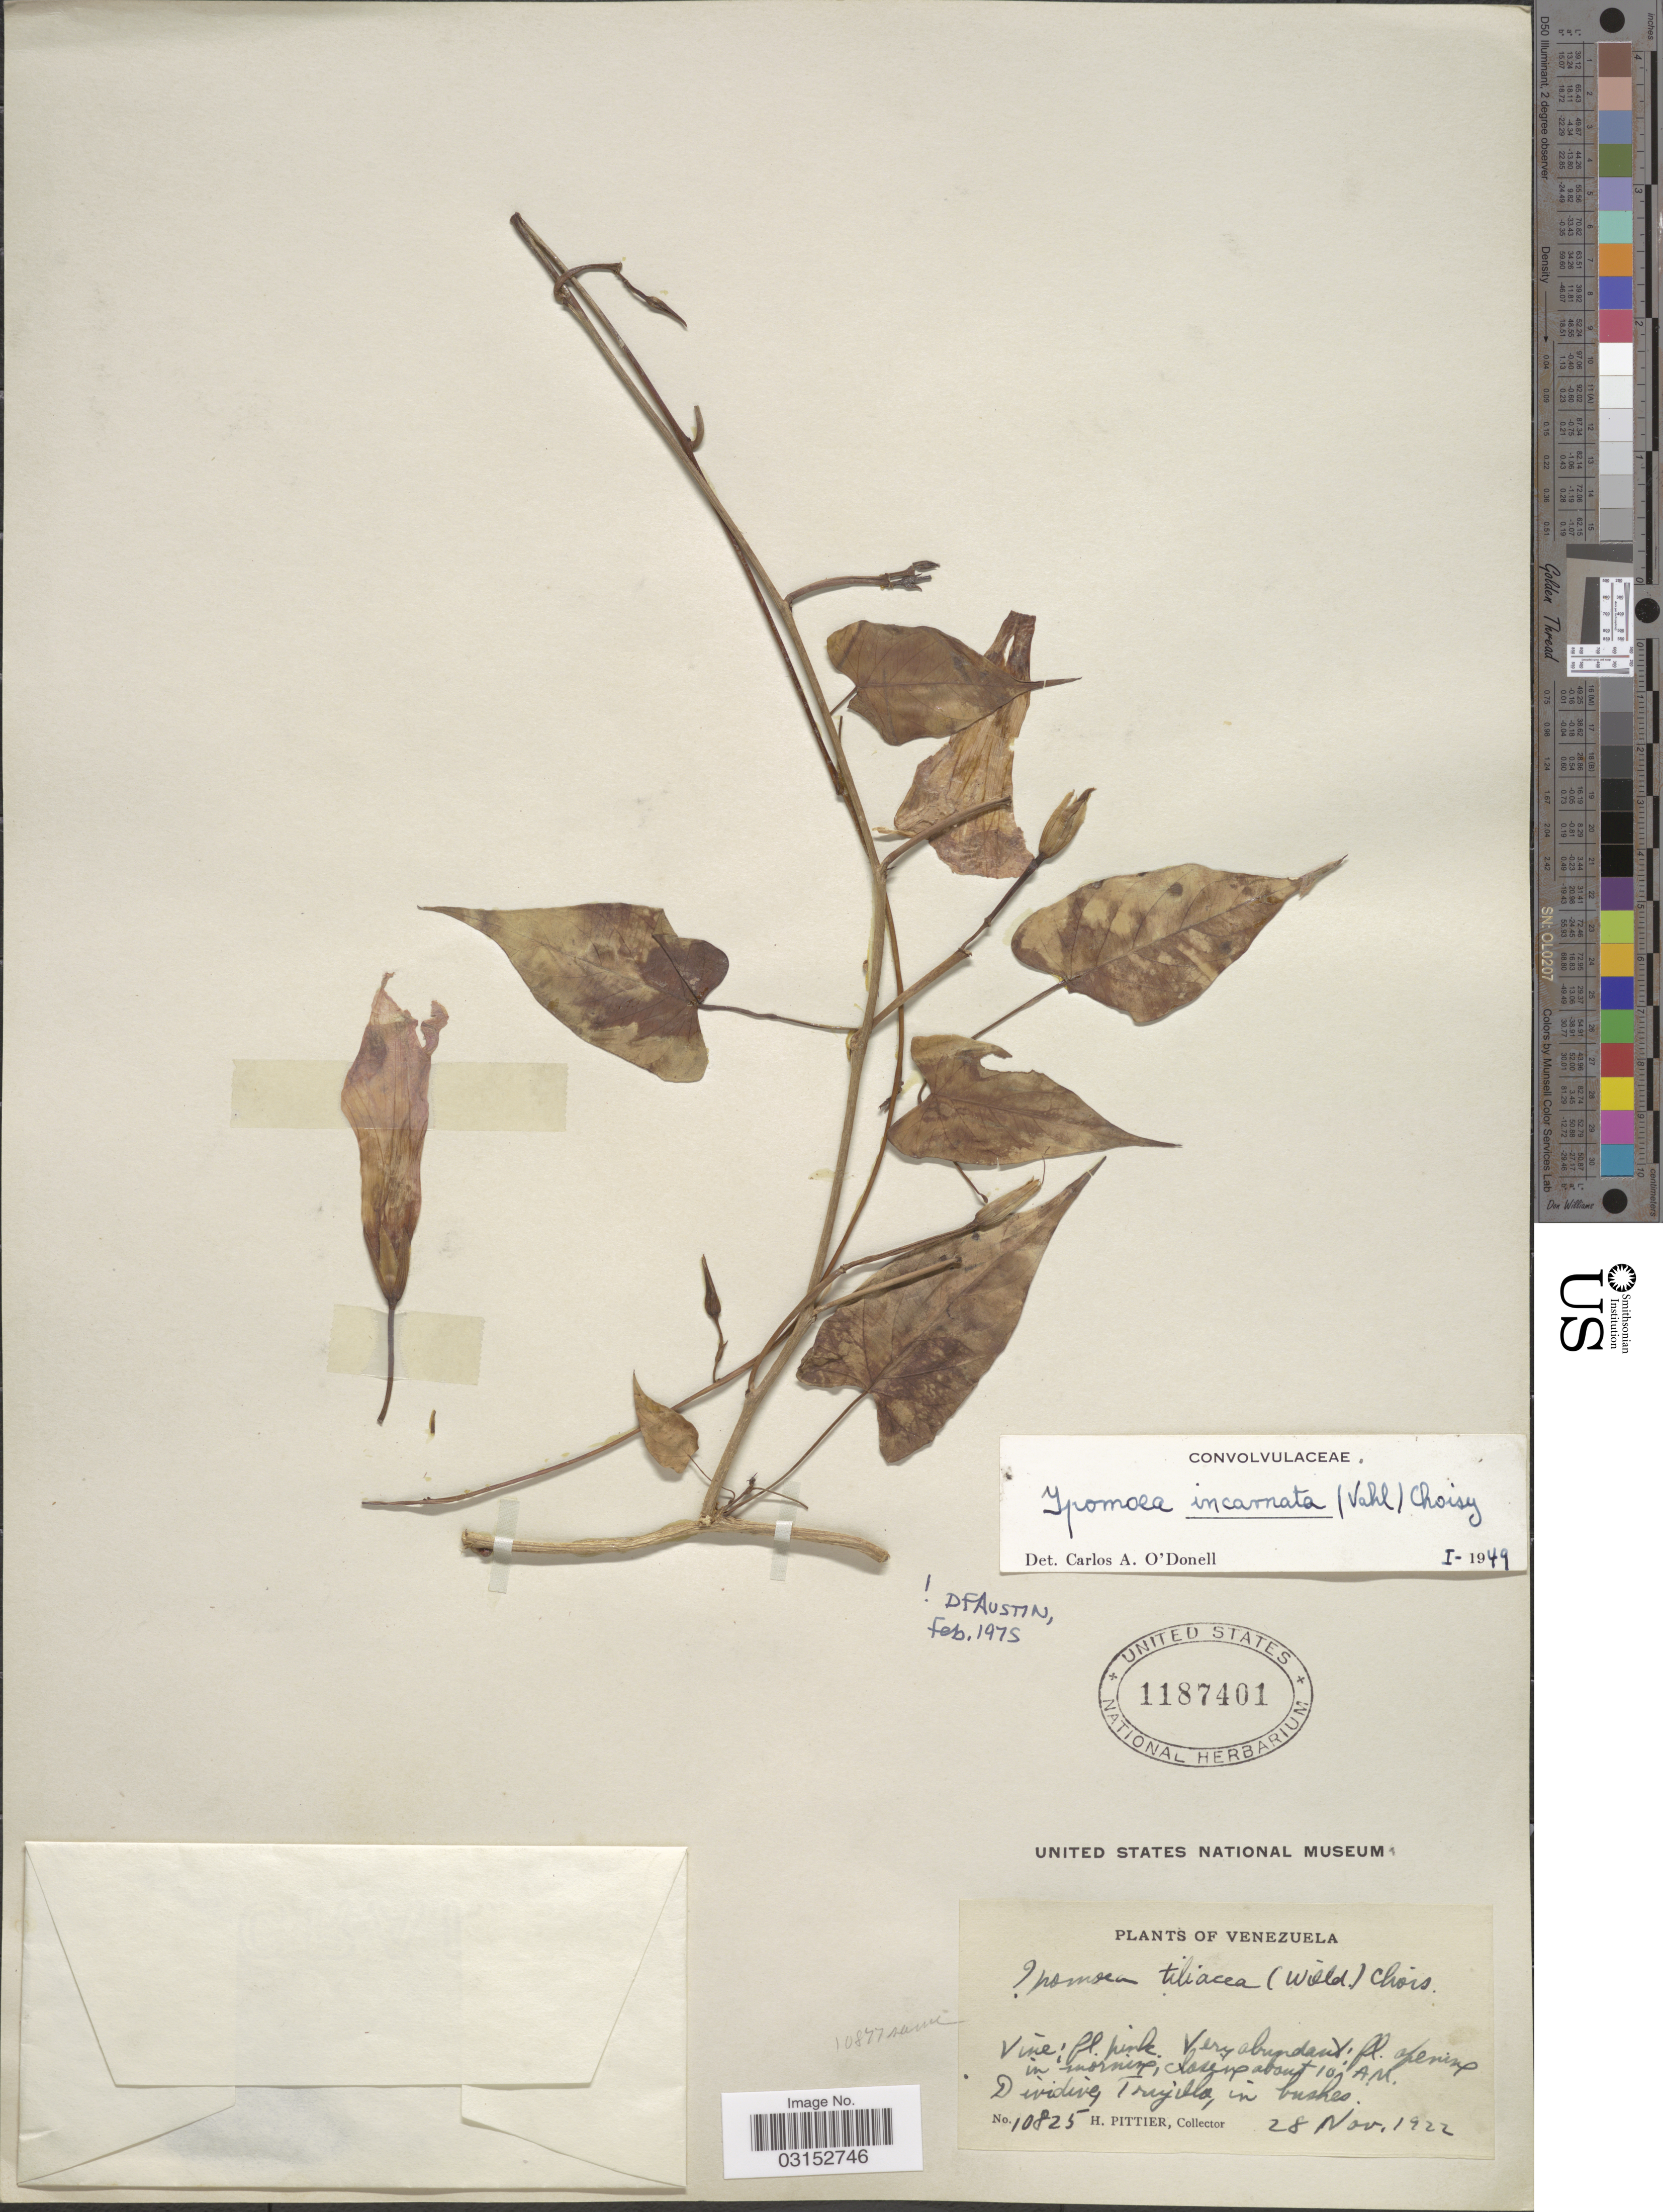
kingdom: Plantae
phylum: Tracheophyta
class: Magnoliopsida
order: Solanales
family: Convolvulaceae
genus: Ipomoea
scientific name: Ipomoea incarnata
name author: (Vahl) Choisy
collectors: H. F. Pittier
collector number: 10825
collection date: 1922-11-28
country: Venezuela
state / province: Trujillo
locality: Dividive, Trujillo, in brushes.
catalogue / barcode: US 1187401